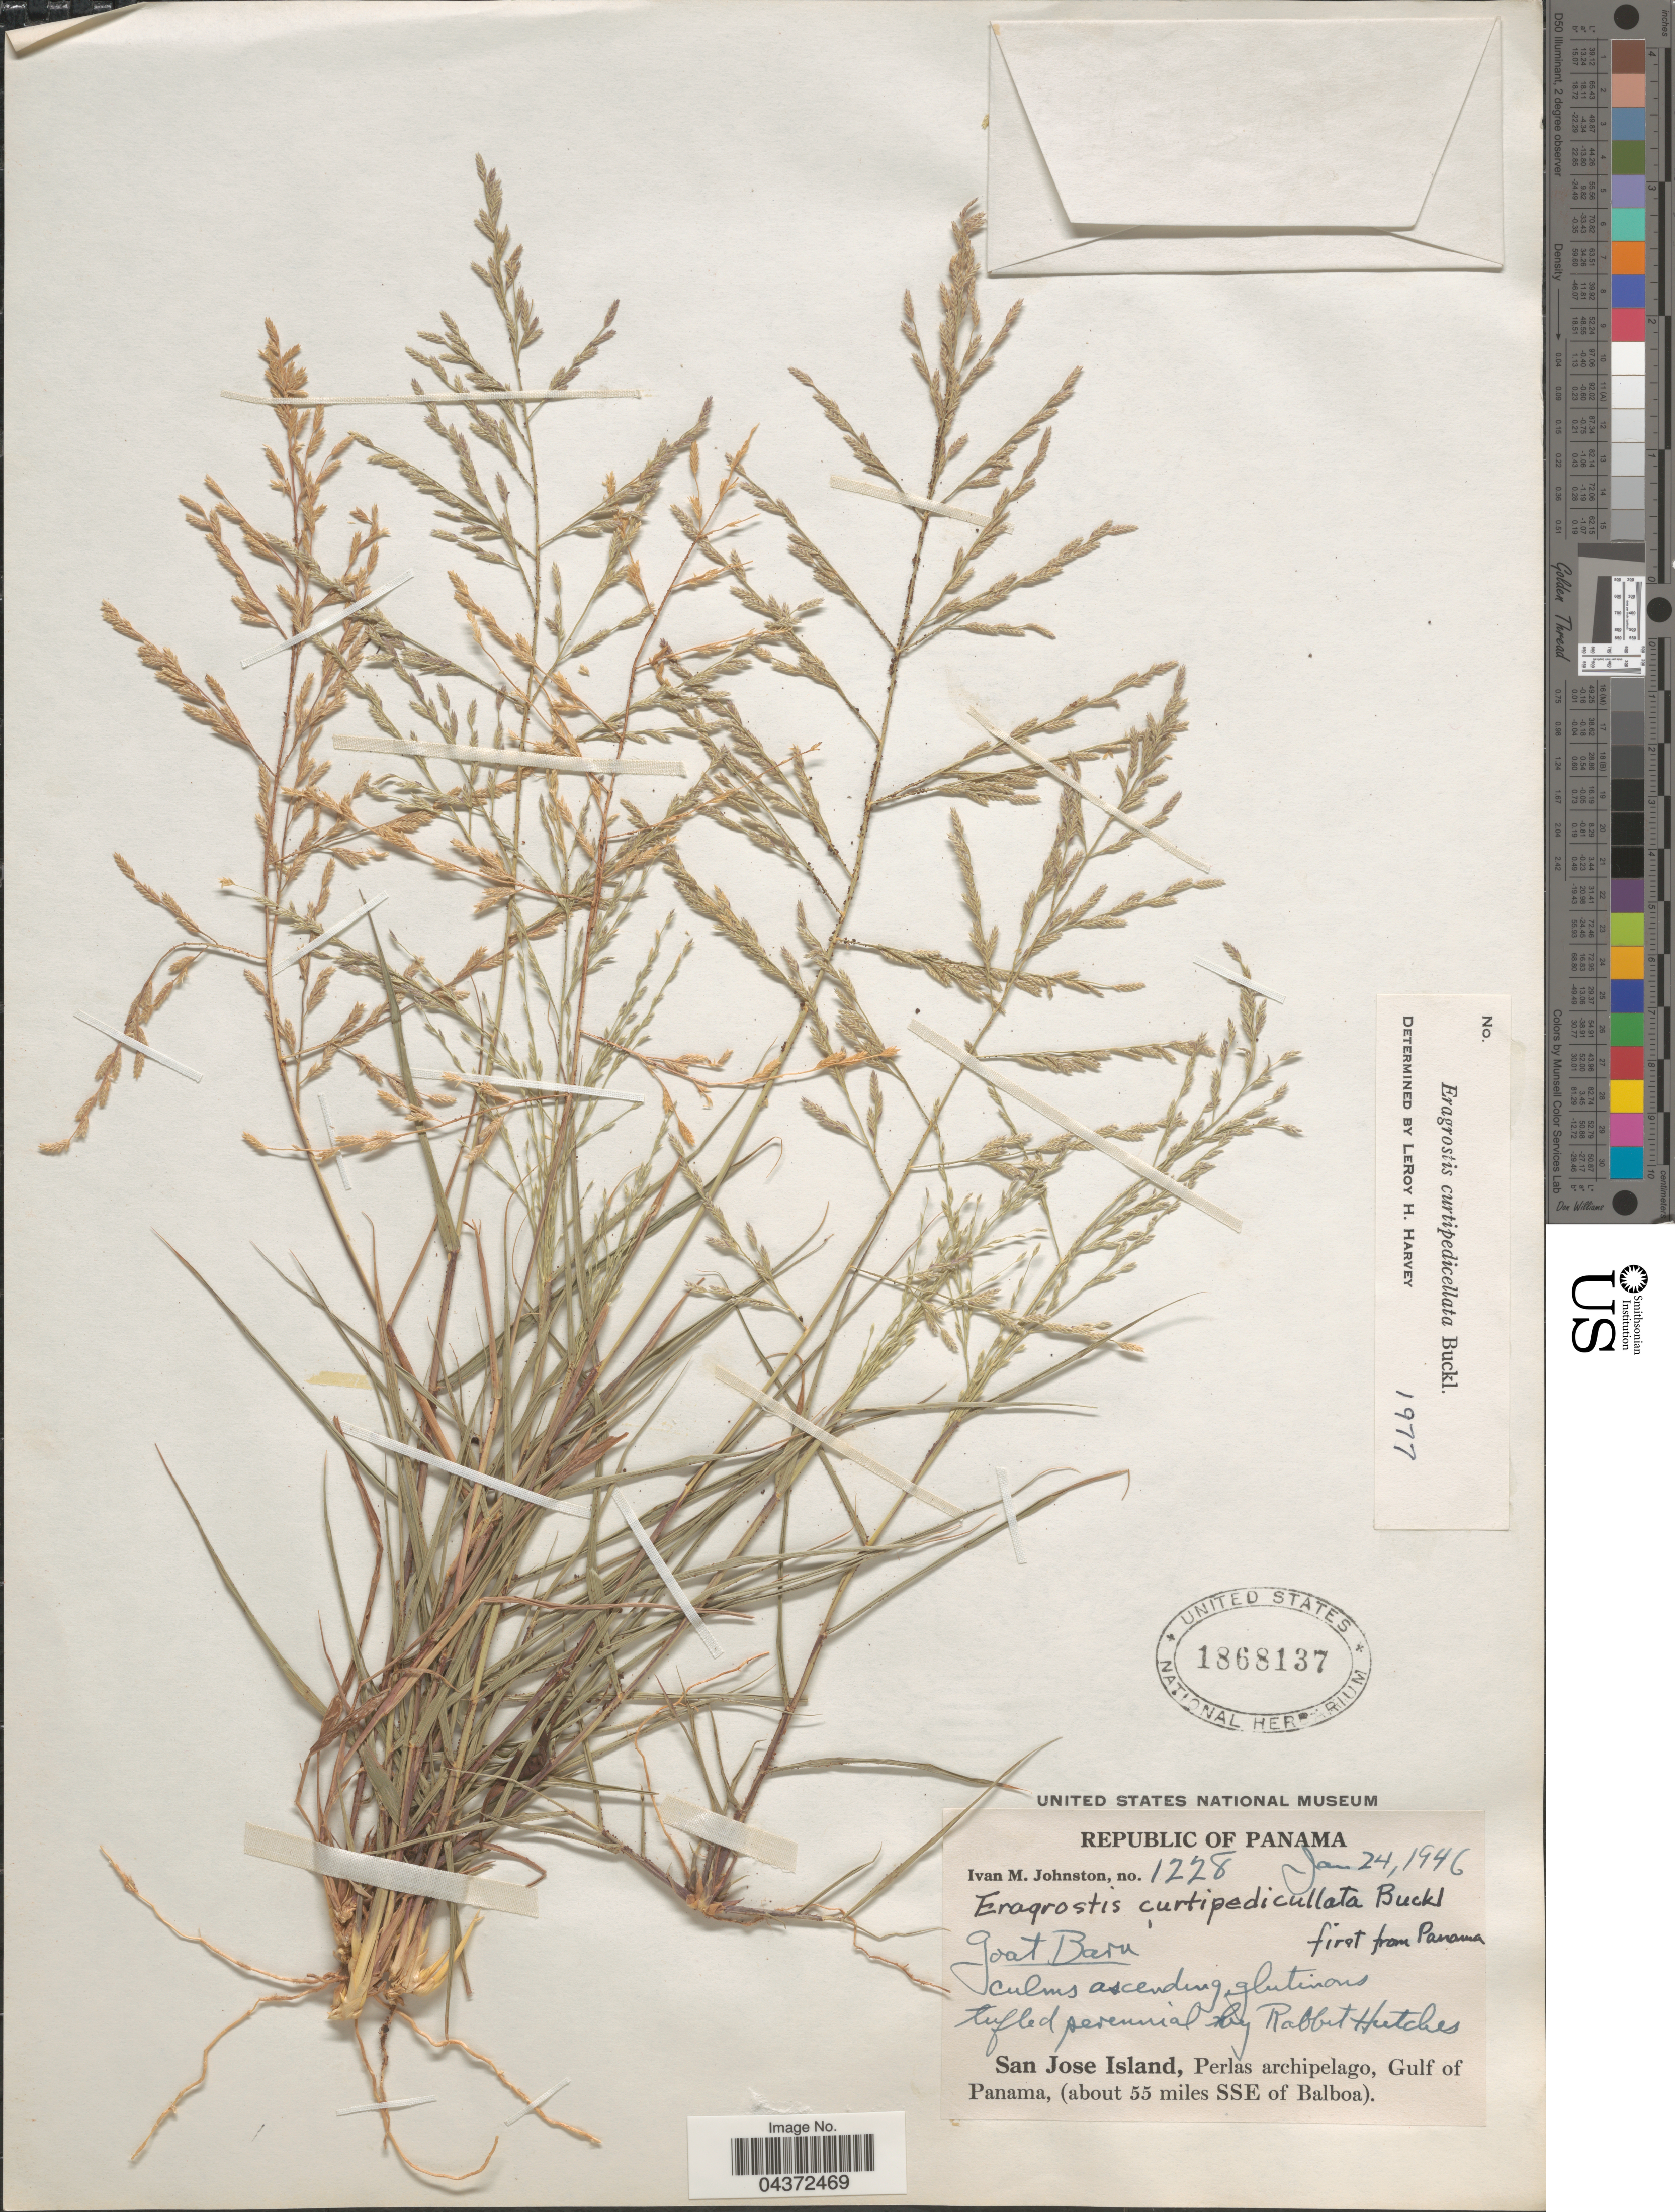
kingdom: Plantae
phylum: Tracheophyta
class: Liliopsida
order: Poales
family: Poaceae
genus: Eragrostis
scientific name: Eragrostis curtipedicellata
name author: Buckley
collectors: I.M. Johnston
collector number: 1228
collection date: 1946-01-24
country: Panama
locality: Republic of Panama. San Jose Island, Perlas archipelago, Gulf of Panama, (about 55 miles SSE of Balboa).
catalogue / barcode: US 1868137